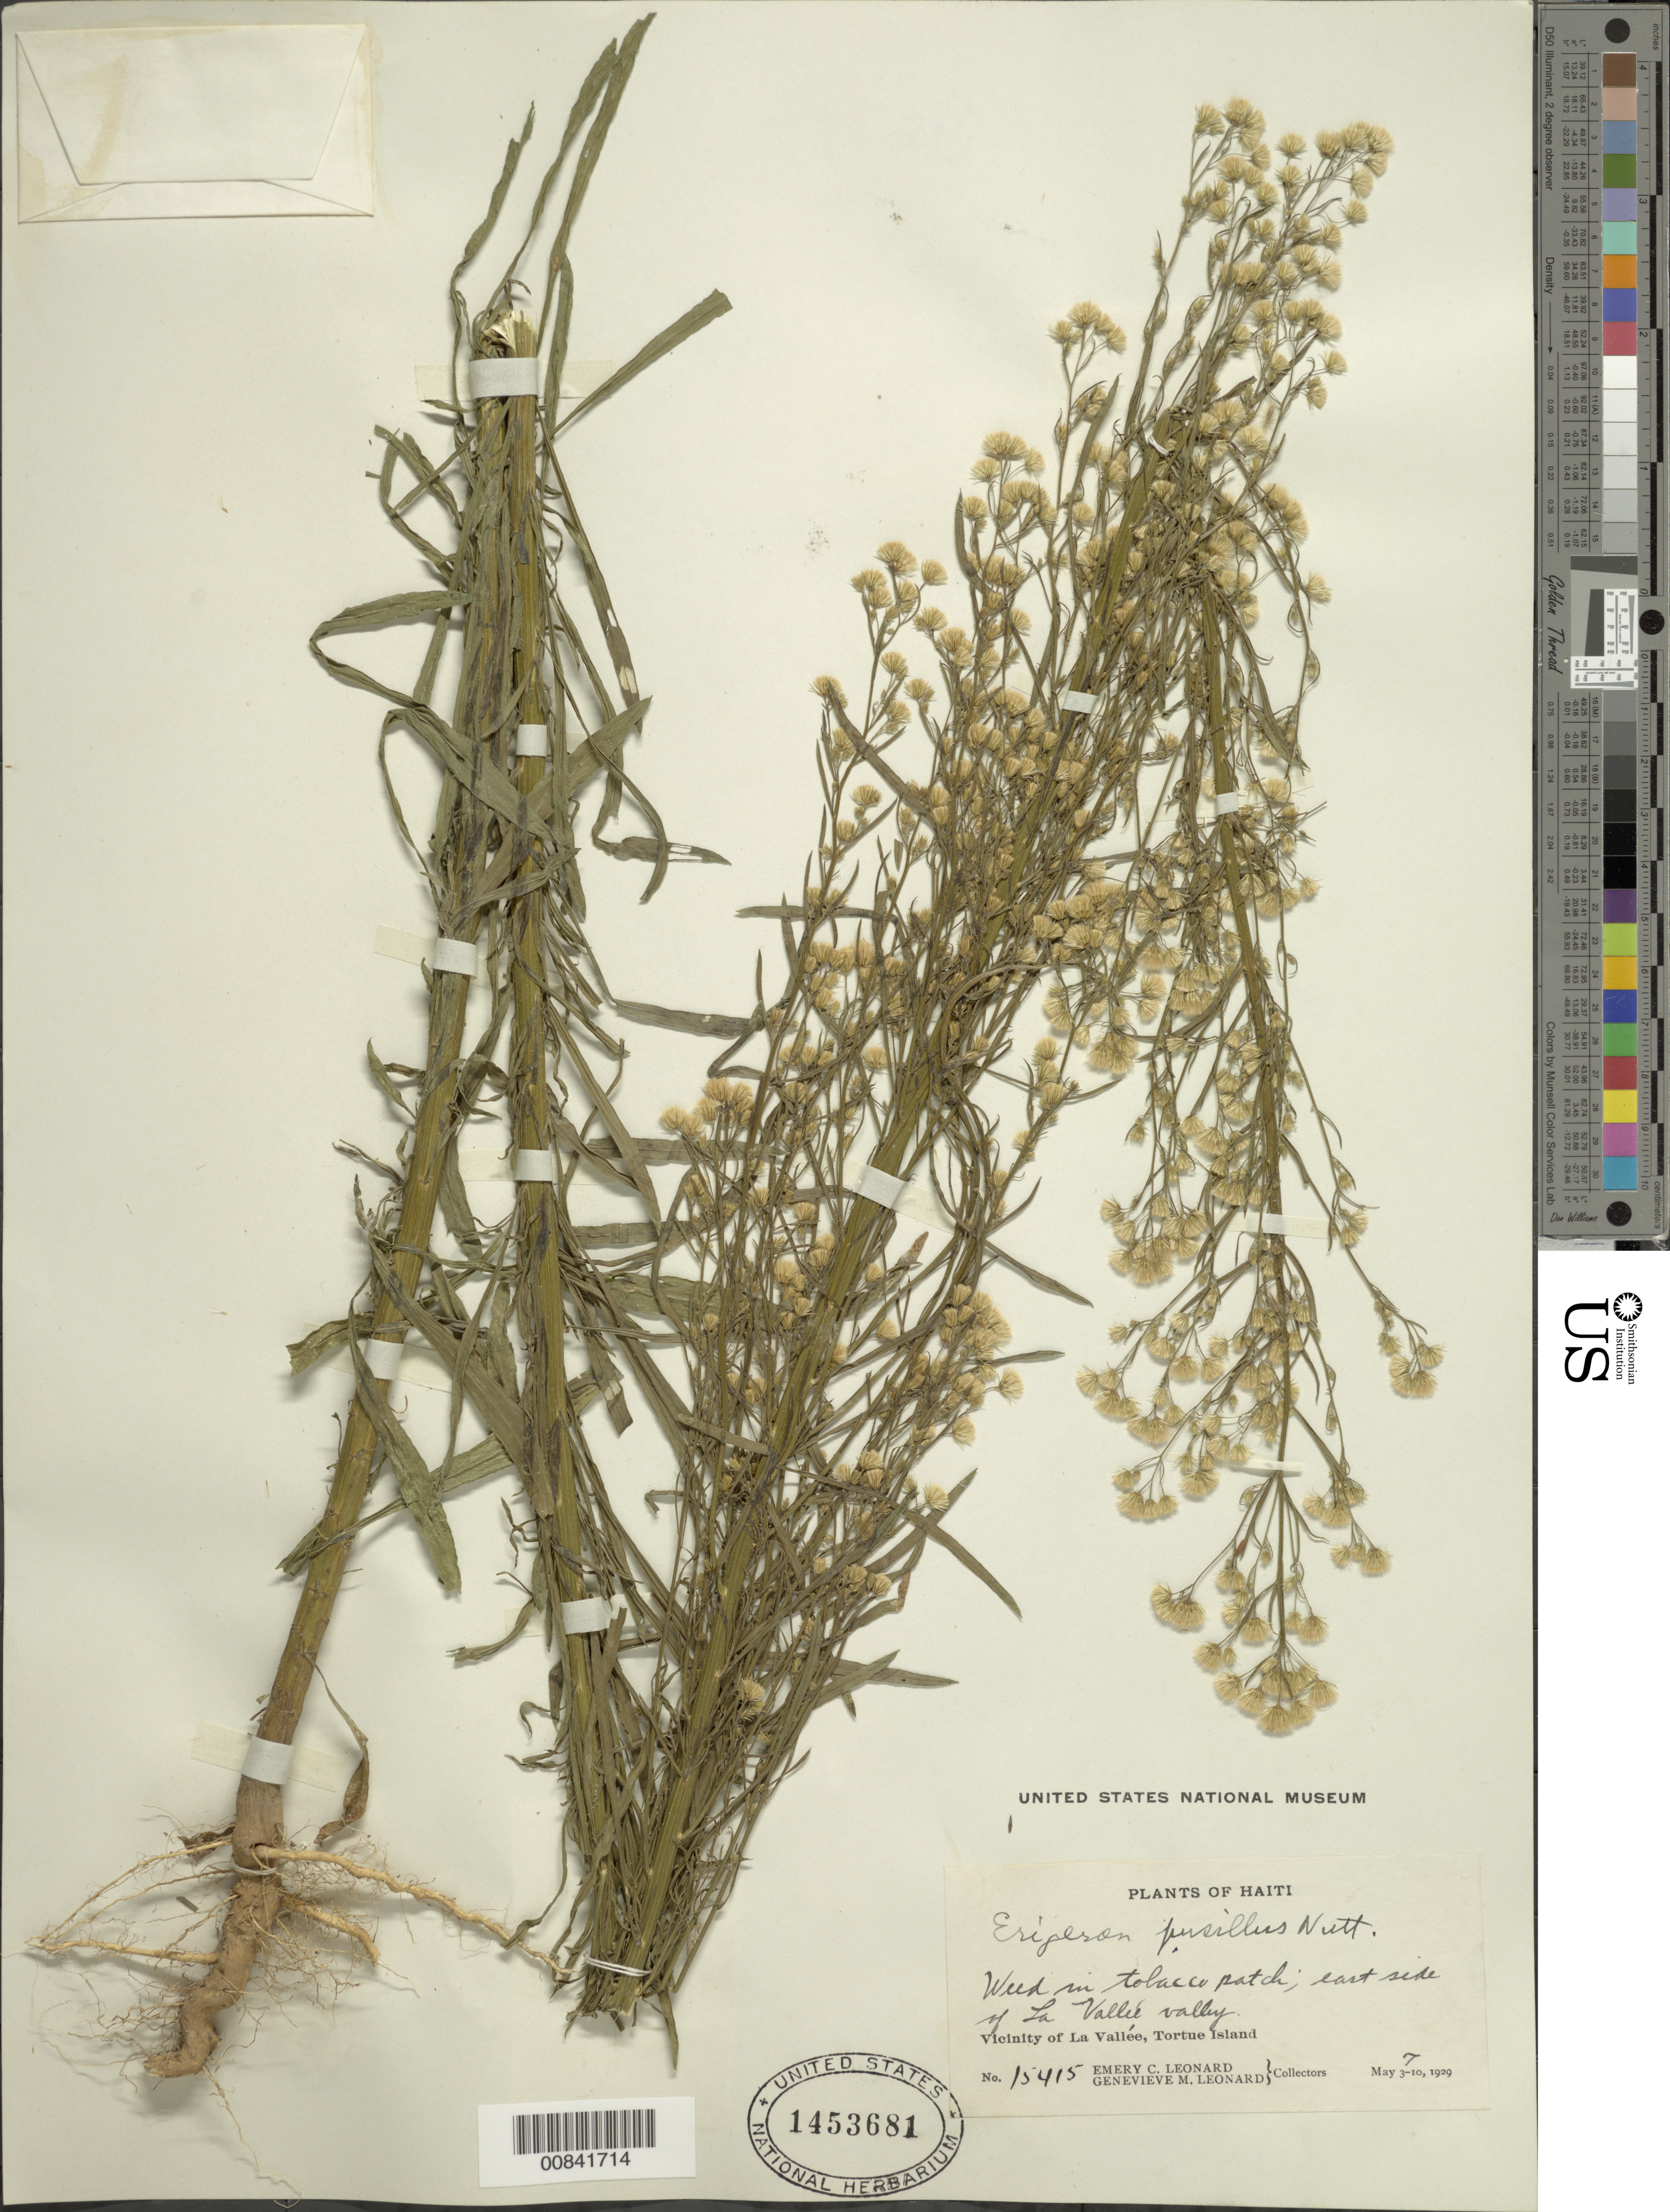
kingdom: Plantae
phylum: Tracheophyta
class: Magnoliopsida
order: Asterales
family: Asteraceae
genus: Conyza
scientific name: Conyza canadensis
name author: (L.) Cronq.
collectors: E. C. Leonard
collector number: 15415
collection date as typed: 07 May 1929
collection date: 1929-05-07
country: Haiti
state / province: Nord-Ouest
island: Île de la Tortue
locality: Vicinity of La Vallée, east side of La Vallée valley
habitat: Tobacco patch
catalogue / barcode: US 1453681